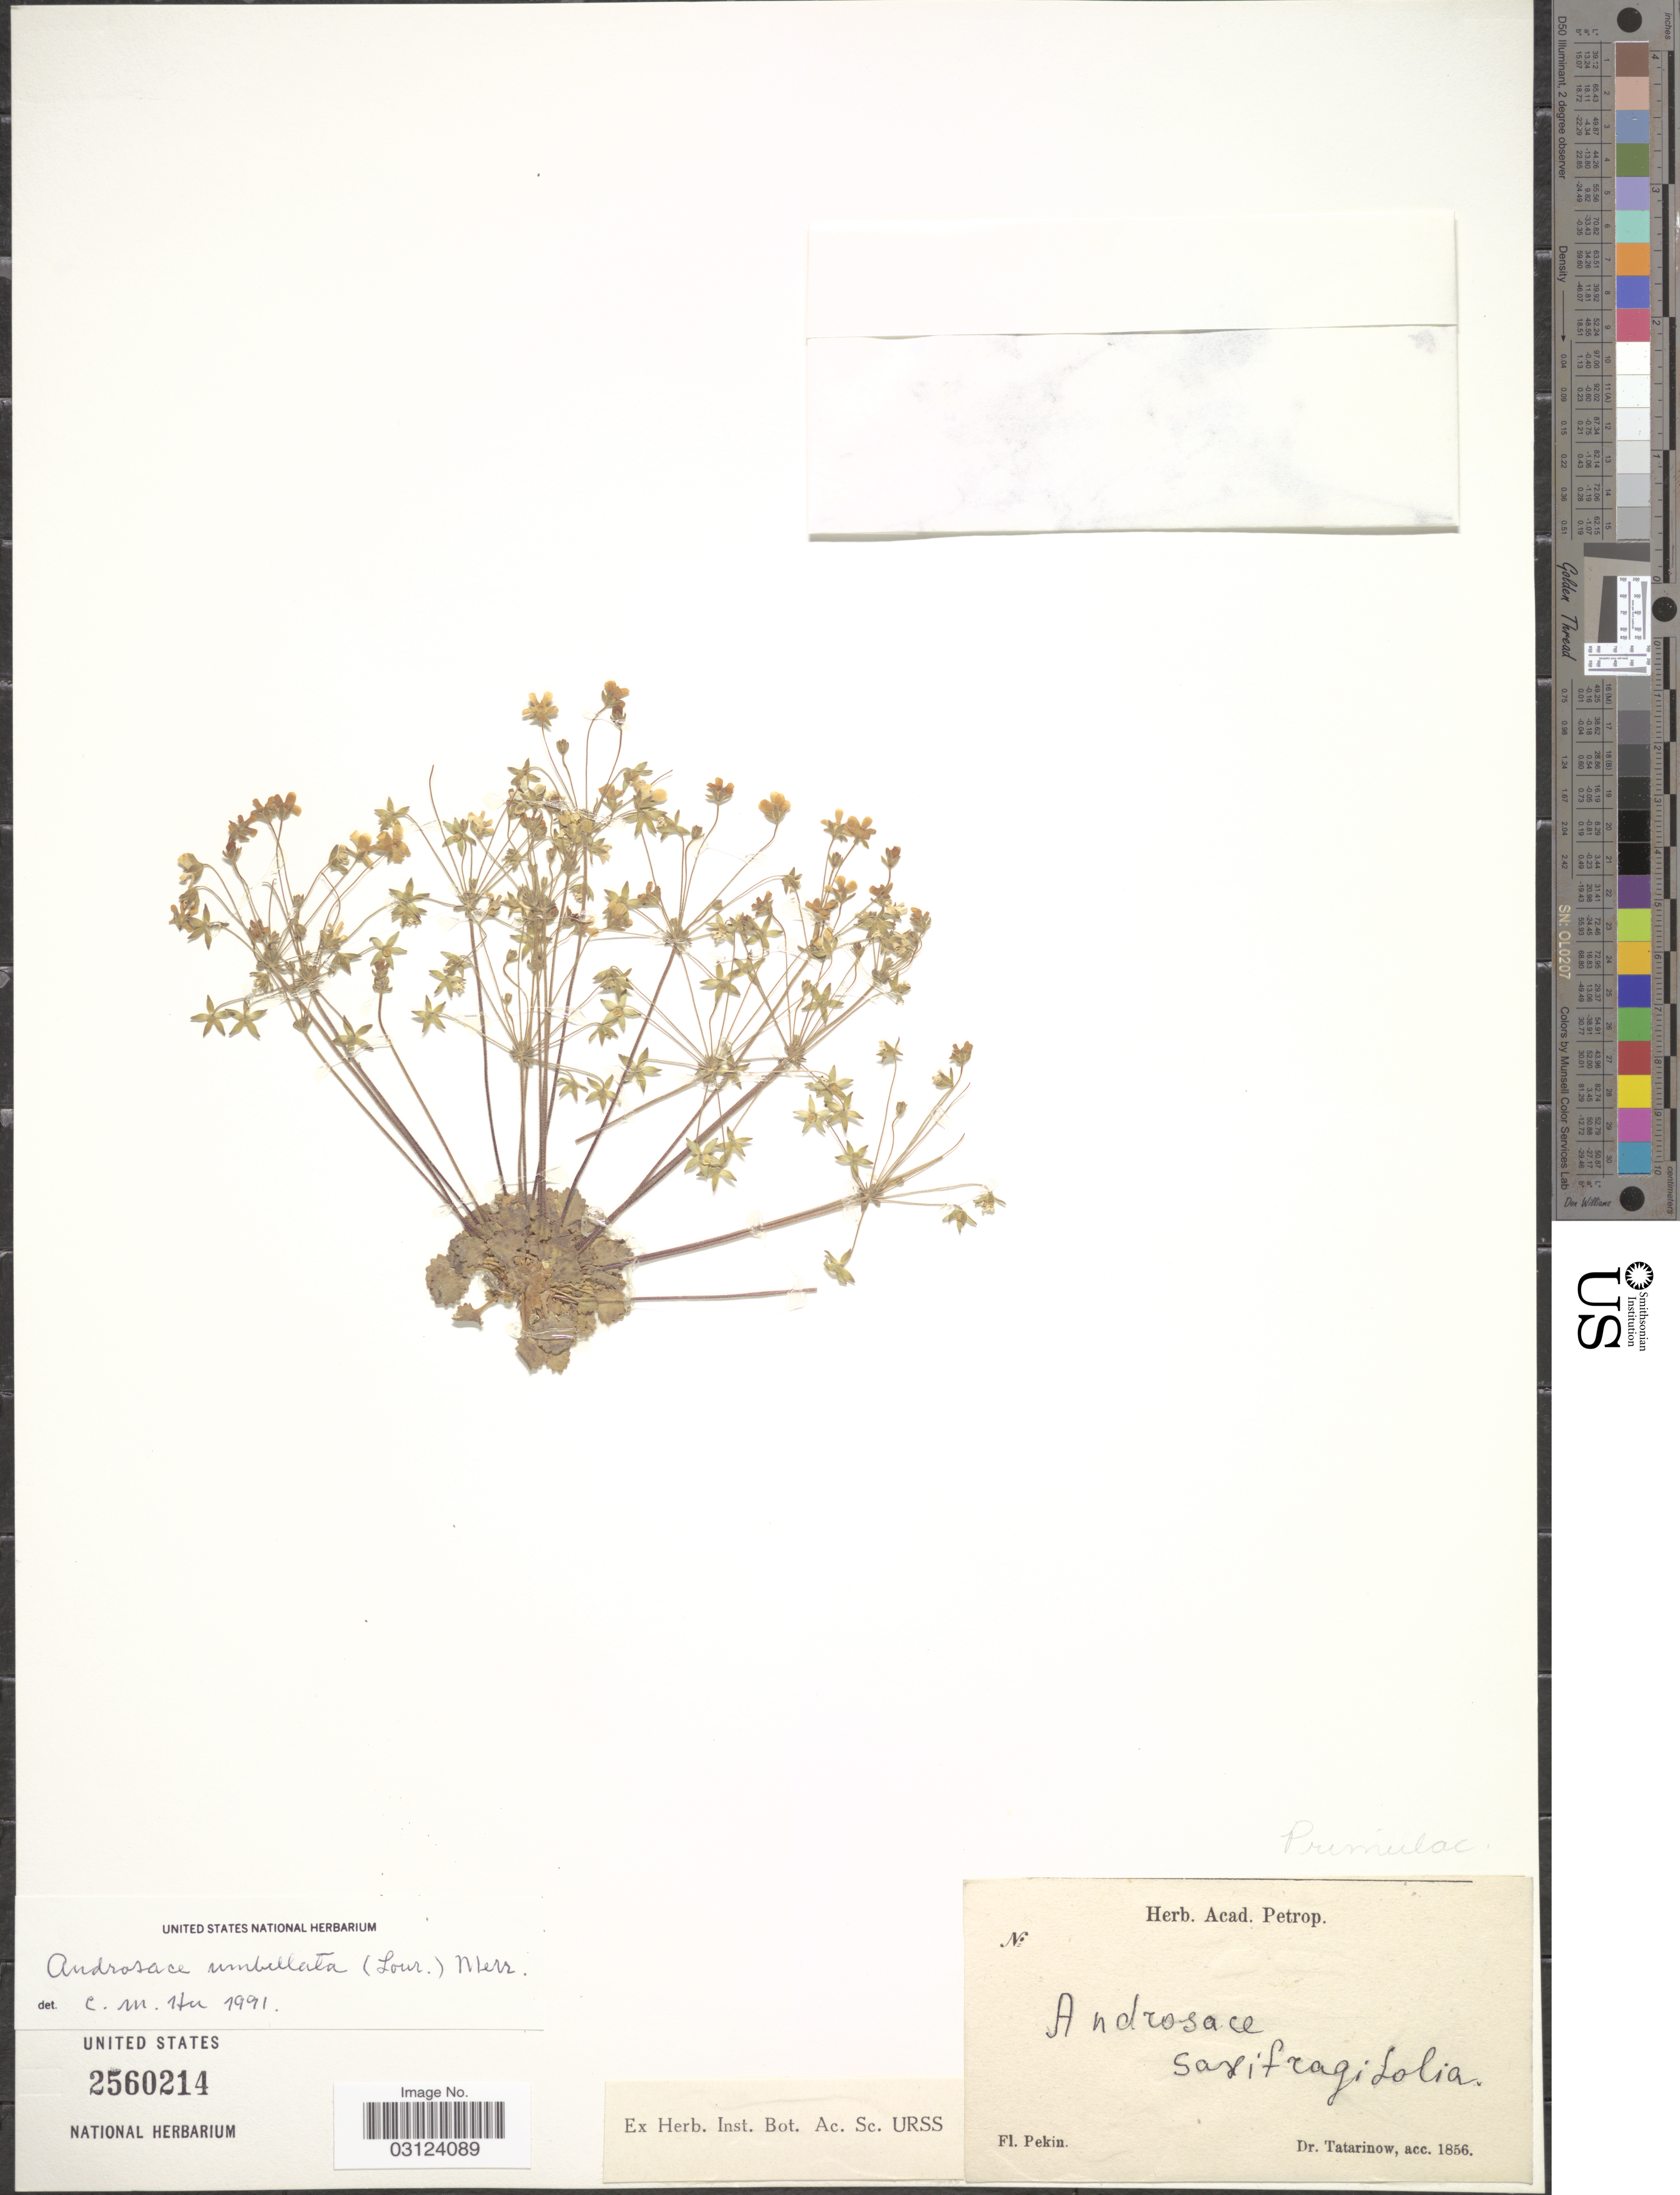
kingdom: Plantae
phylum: Tracheophyta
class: Magnoliopsida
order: Ericales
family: Primulaceae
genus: Androsace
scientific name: Androsace saxifragifolia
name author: Bunge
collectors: -. Tatarinow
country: China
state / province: Beijing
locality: Pekin.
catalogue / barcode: US 2560214